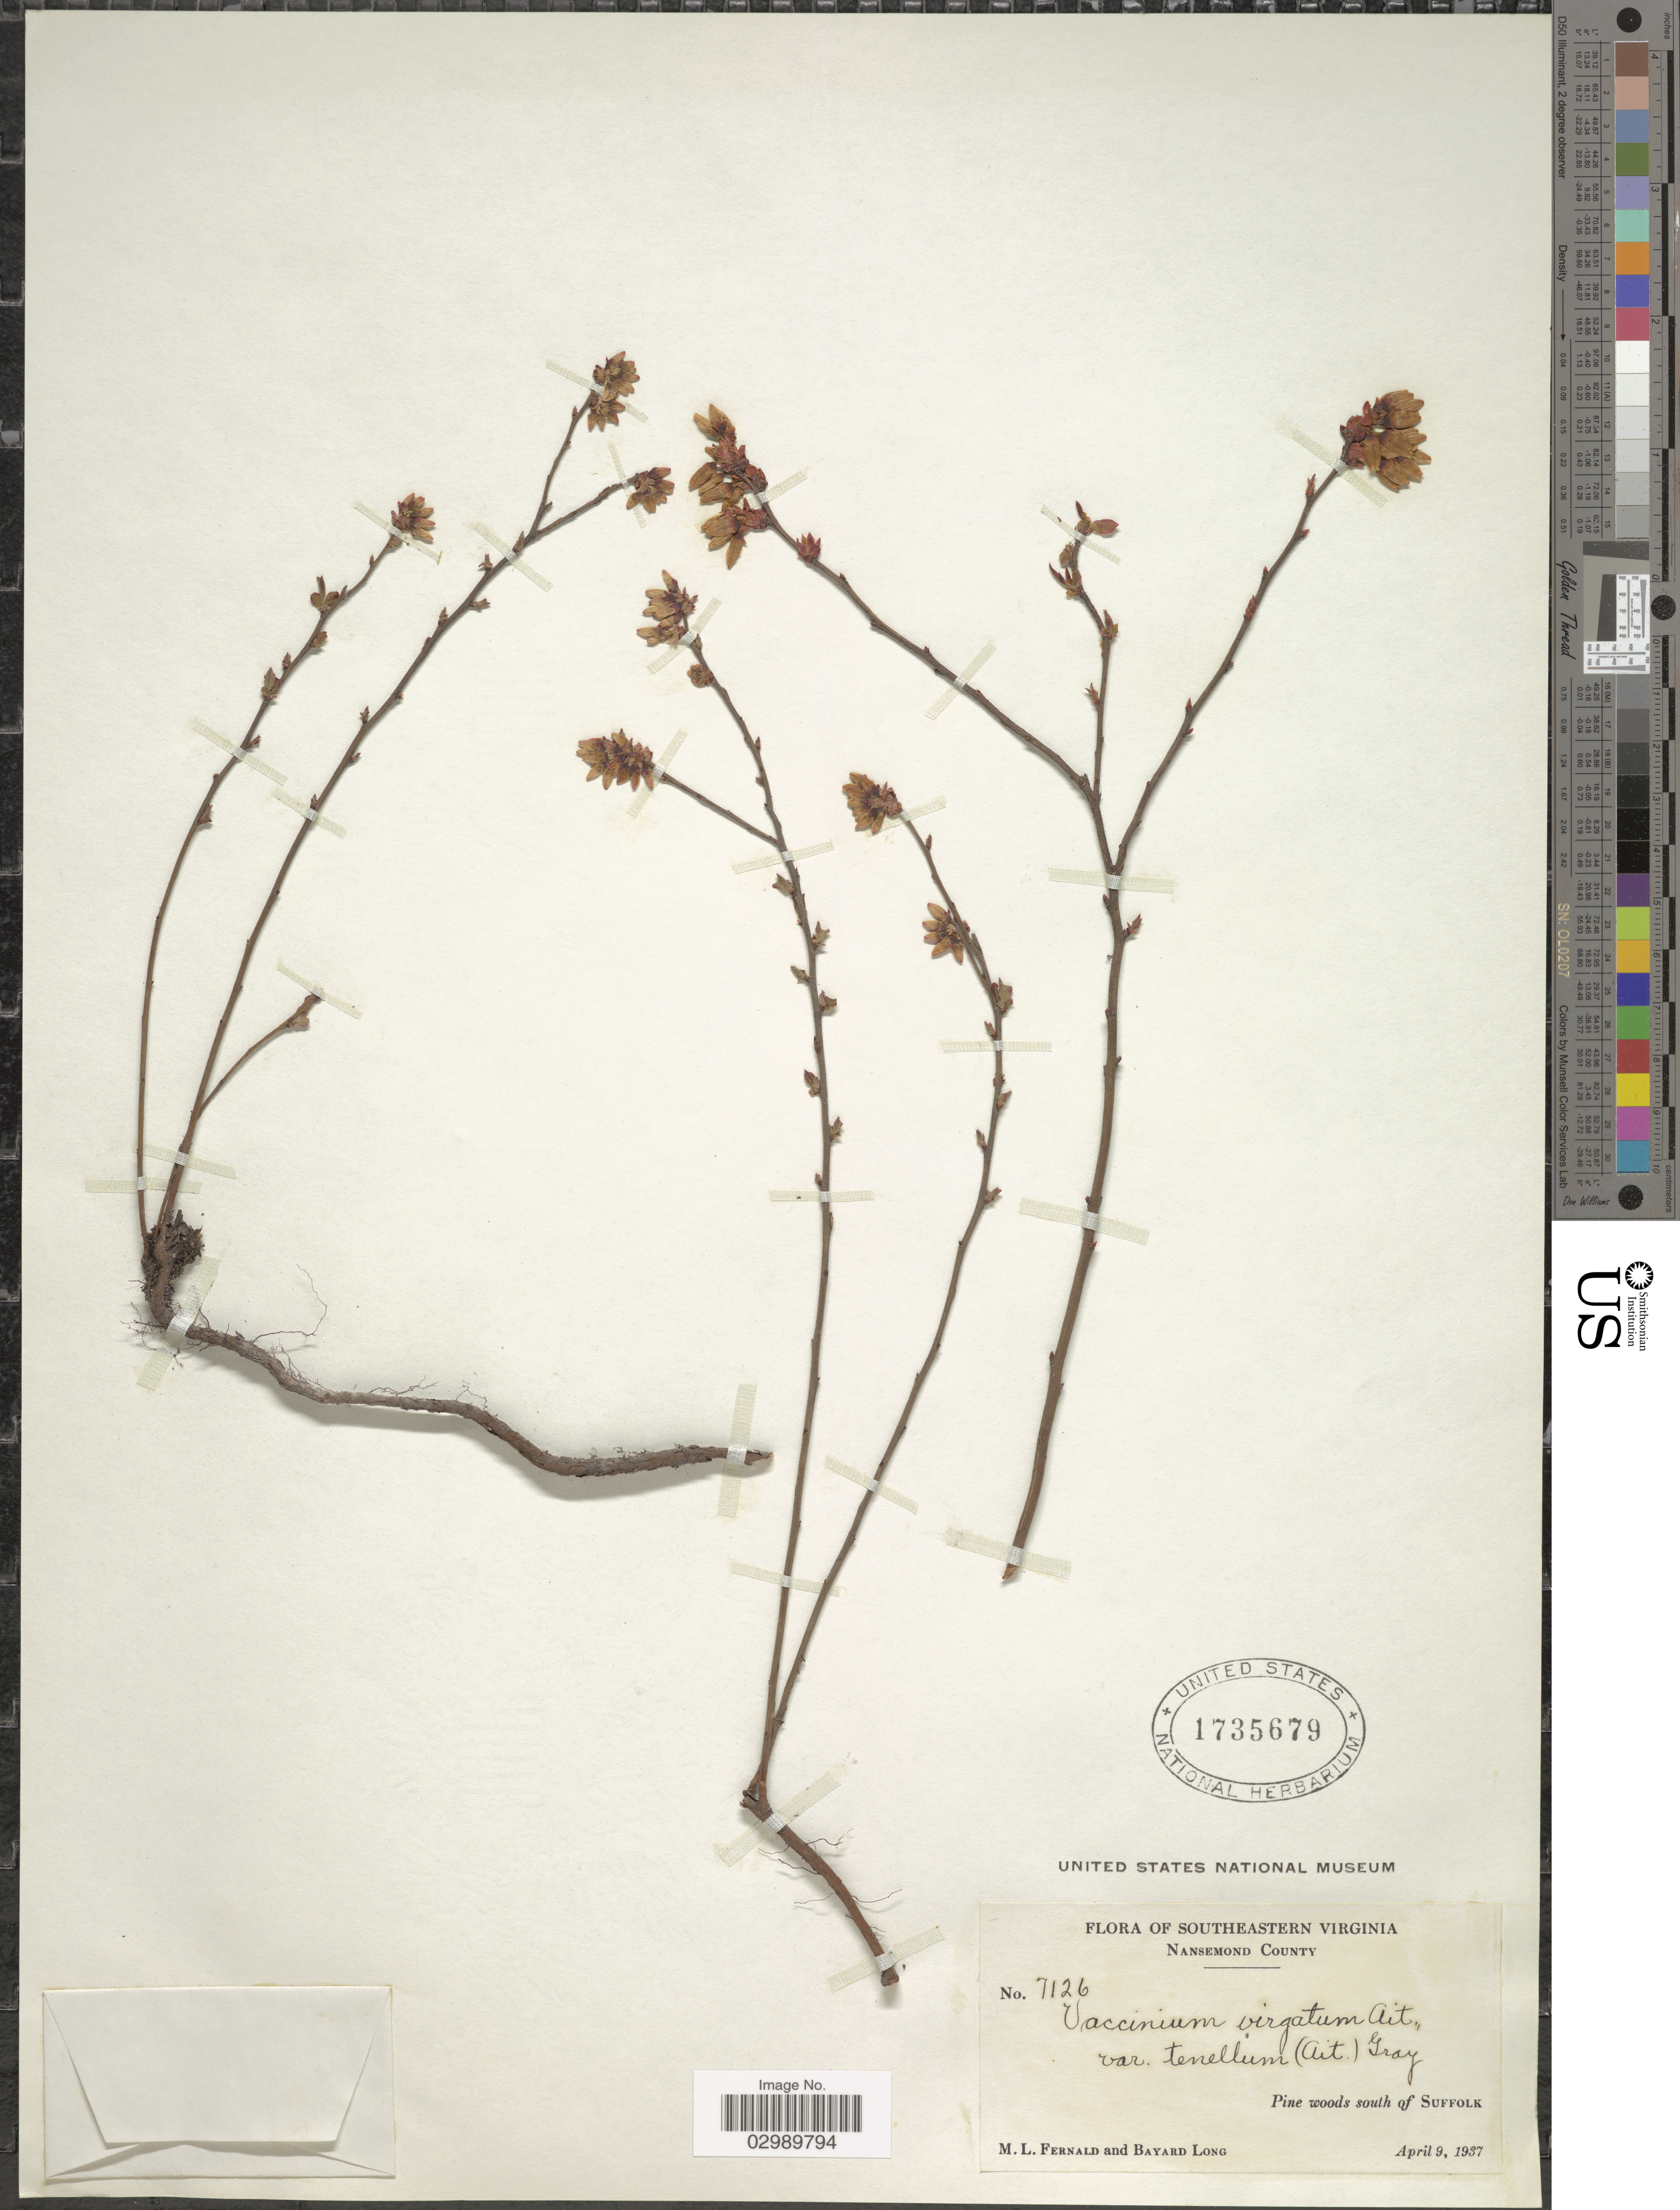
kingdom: Plantae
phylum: Tracheophyta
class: Magnoliopsida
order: Ericales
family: Ericaceae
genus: Vaccinium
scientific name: Vaccinium tenellum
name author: Aiton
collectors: M. L. Fernald & B. Long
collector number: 7126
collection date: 1937-04-09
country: United States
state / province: Virginia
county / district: City of Suffolk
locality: Southeastern Virginia. Nansemond County. Pine woods south of Suffolk.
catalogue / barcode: US 1735679